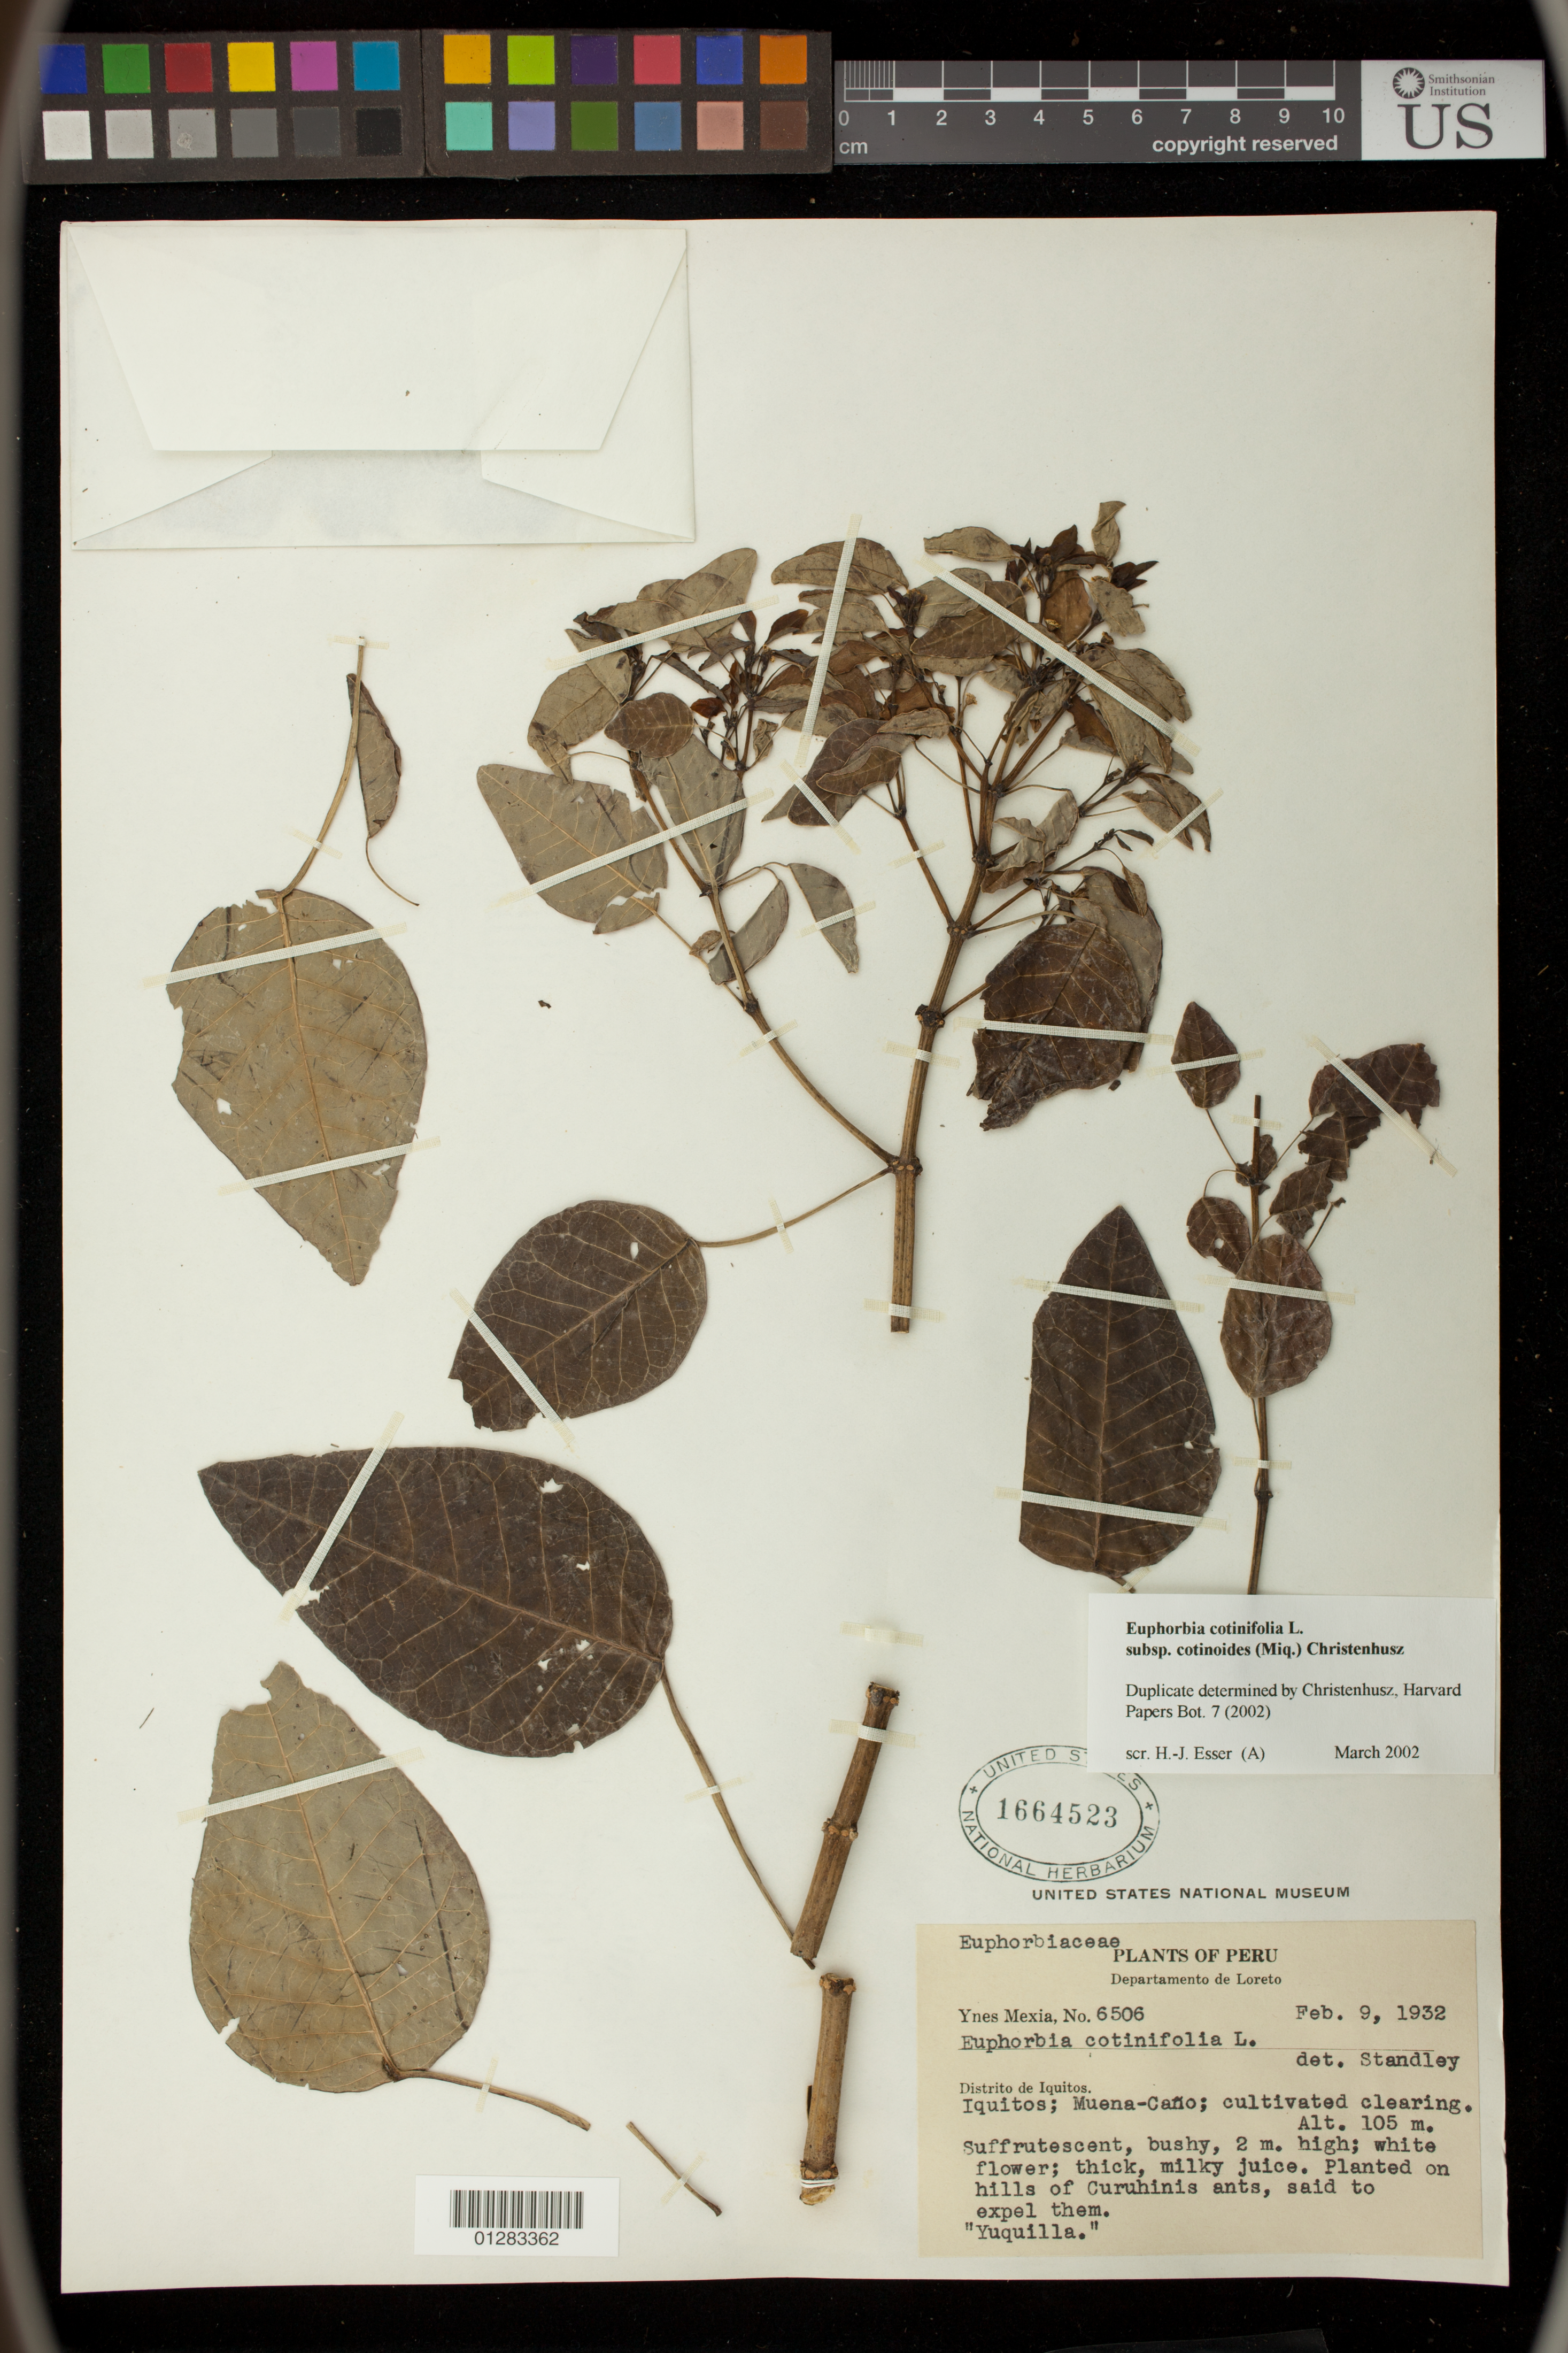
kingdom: Plantae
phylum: Tracheophyta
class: Magnoliopsida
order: Malpighiales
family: Euphorbiaceae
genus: Euphorbia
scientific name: Euphorbia cotinifolia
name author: L.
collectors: Y. Mexia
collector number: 6506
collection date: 1932-02-09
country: Peru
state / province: Loreto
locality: Iquitos; Muena-Caño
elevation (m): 105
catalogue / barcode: US 1664523